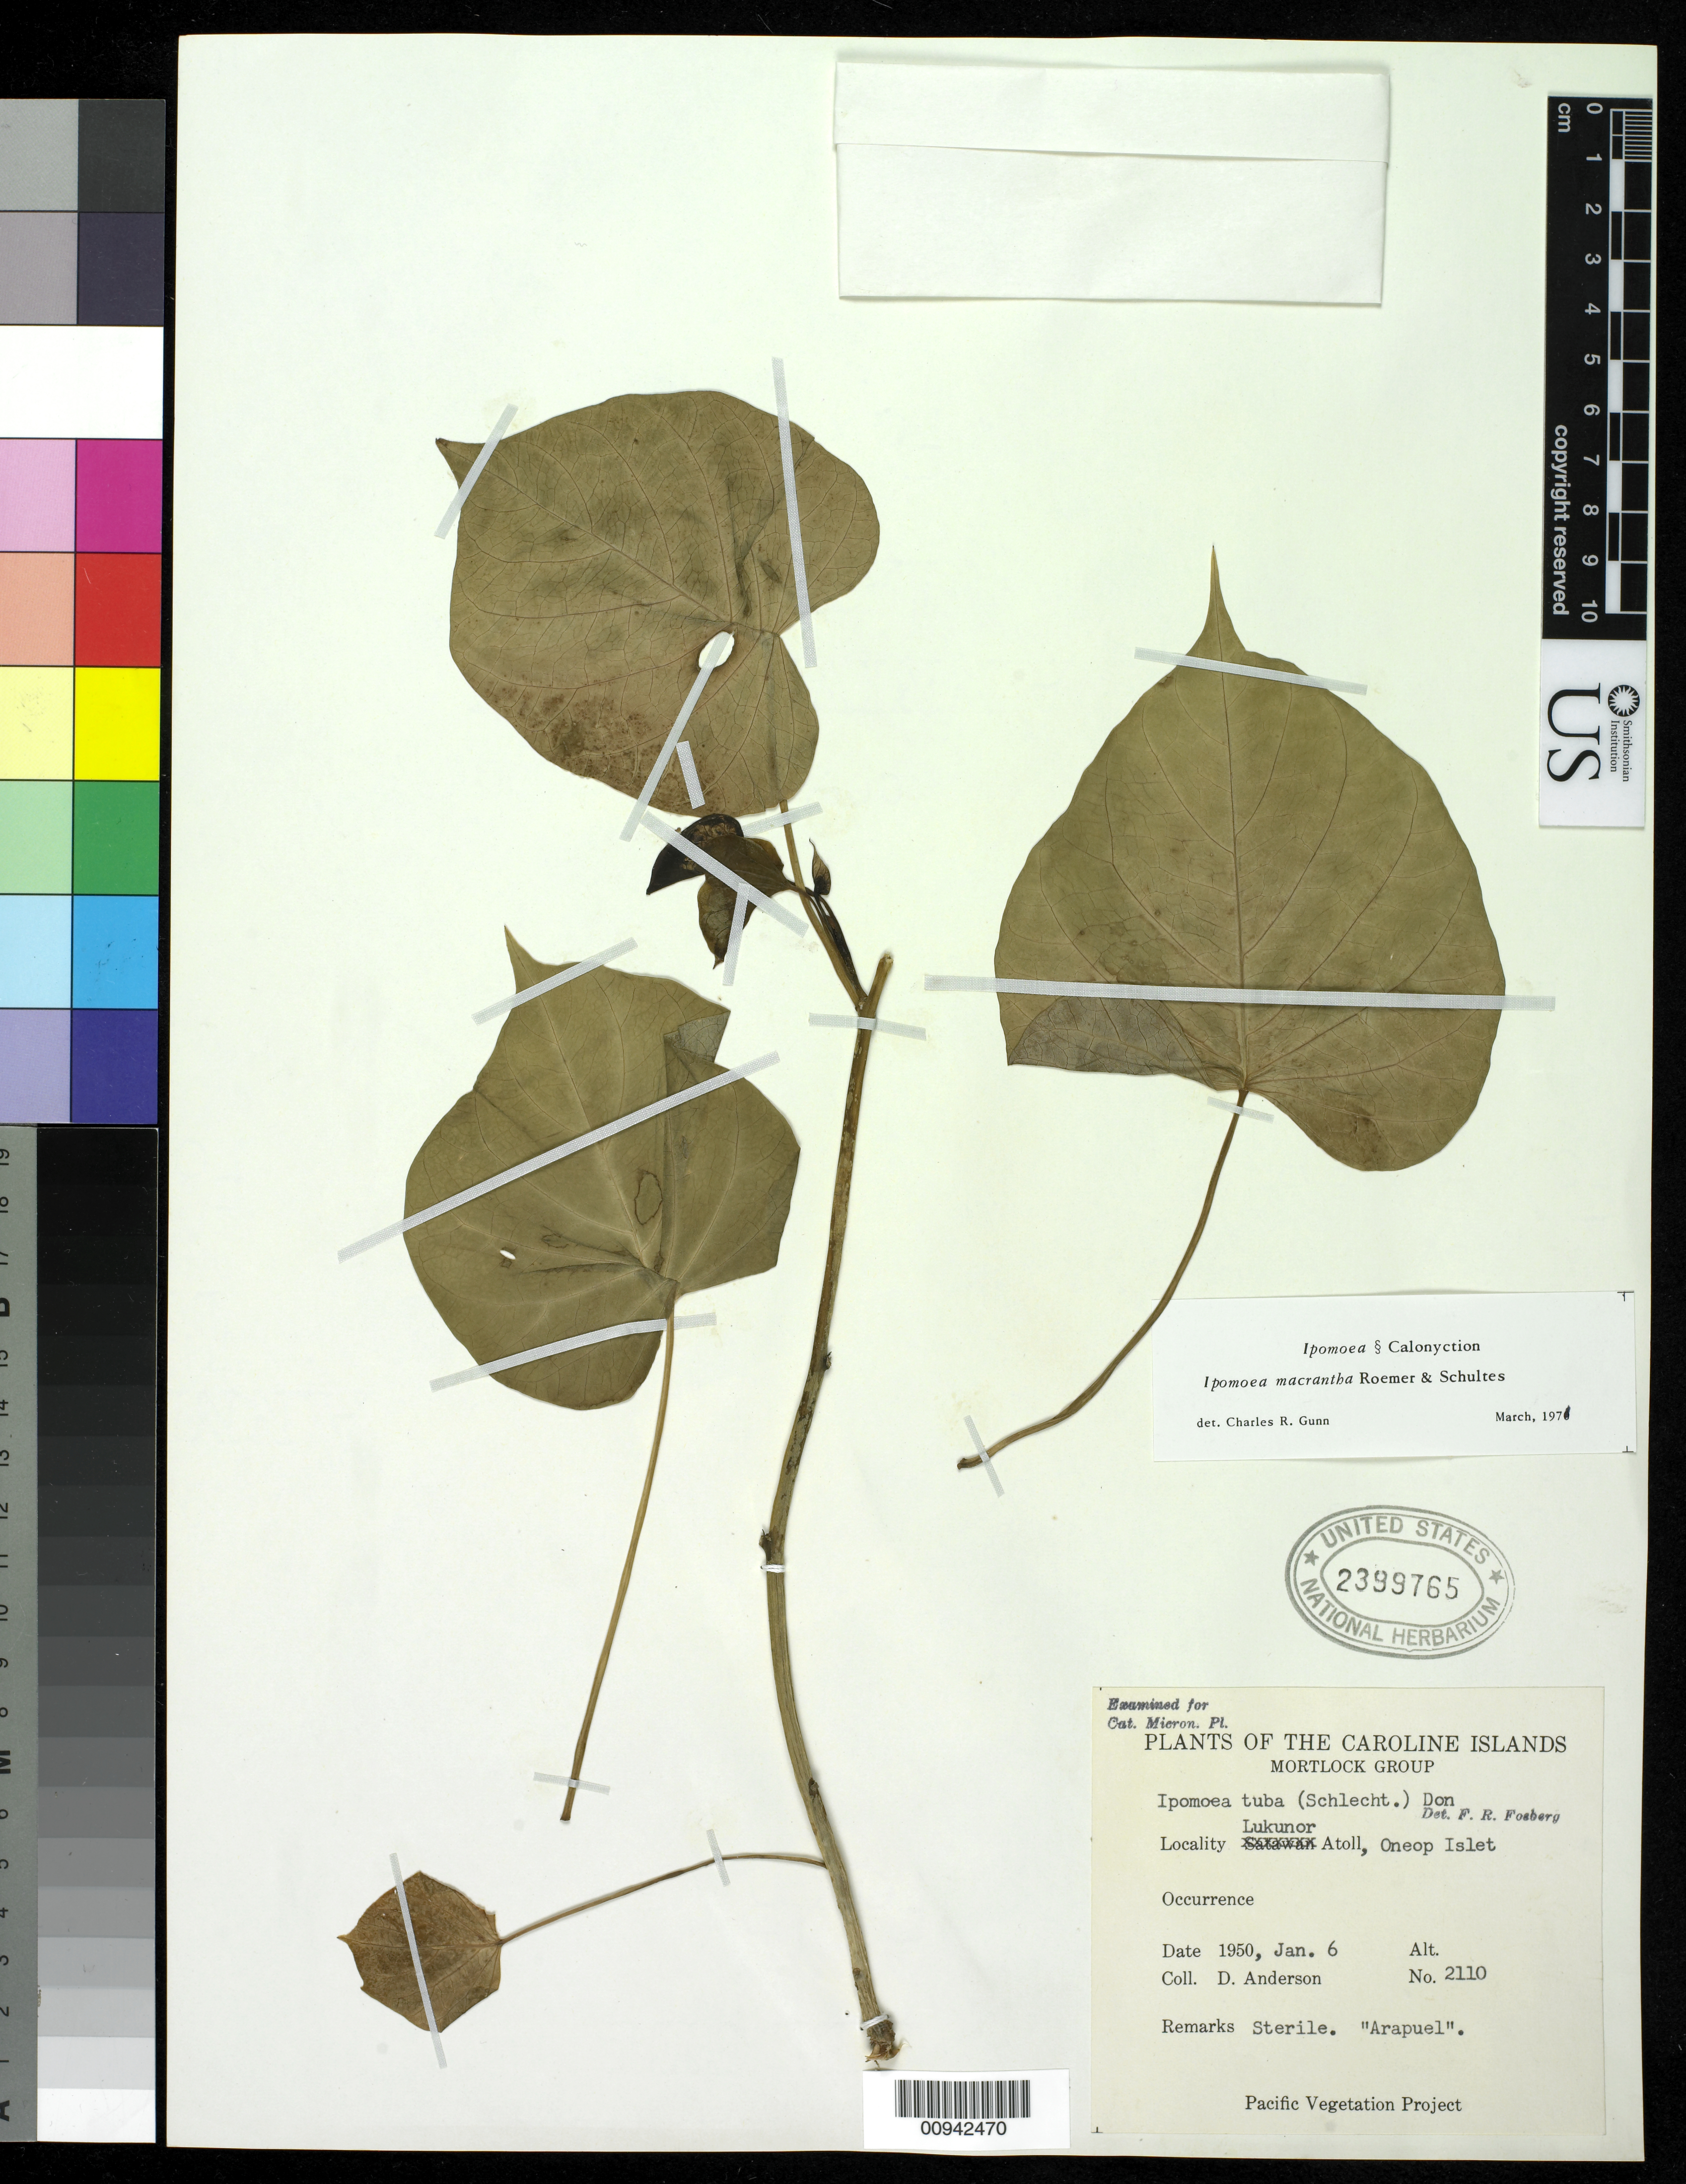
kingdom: Plantae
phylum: Tracheophyta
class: Magnoliopsida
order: Solanales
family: Convolvulaceae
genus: Ipomoea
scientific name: Ipomoea violacea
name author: L.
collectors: D. Anderson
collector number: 2110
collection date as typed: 06 Jan 1950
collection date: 1950-01-06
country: Micronesia, Federated States of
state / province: Truk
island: Lukunor Atoll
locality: Oneop Islet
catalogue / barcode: US 2399765